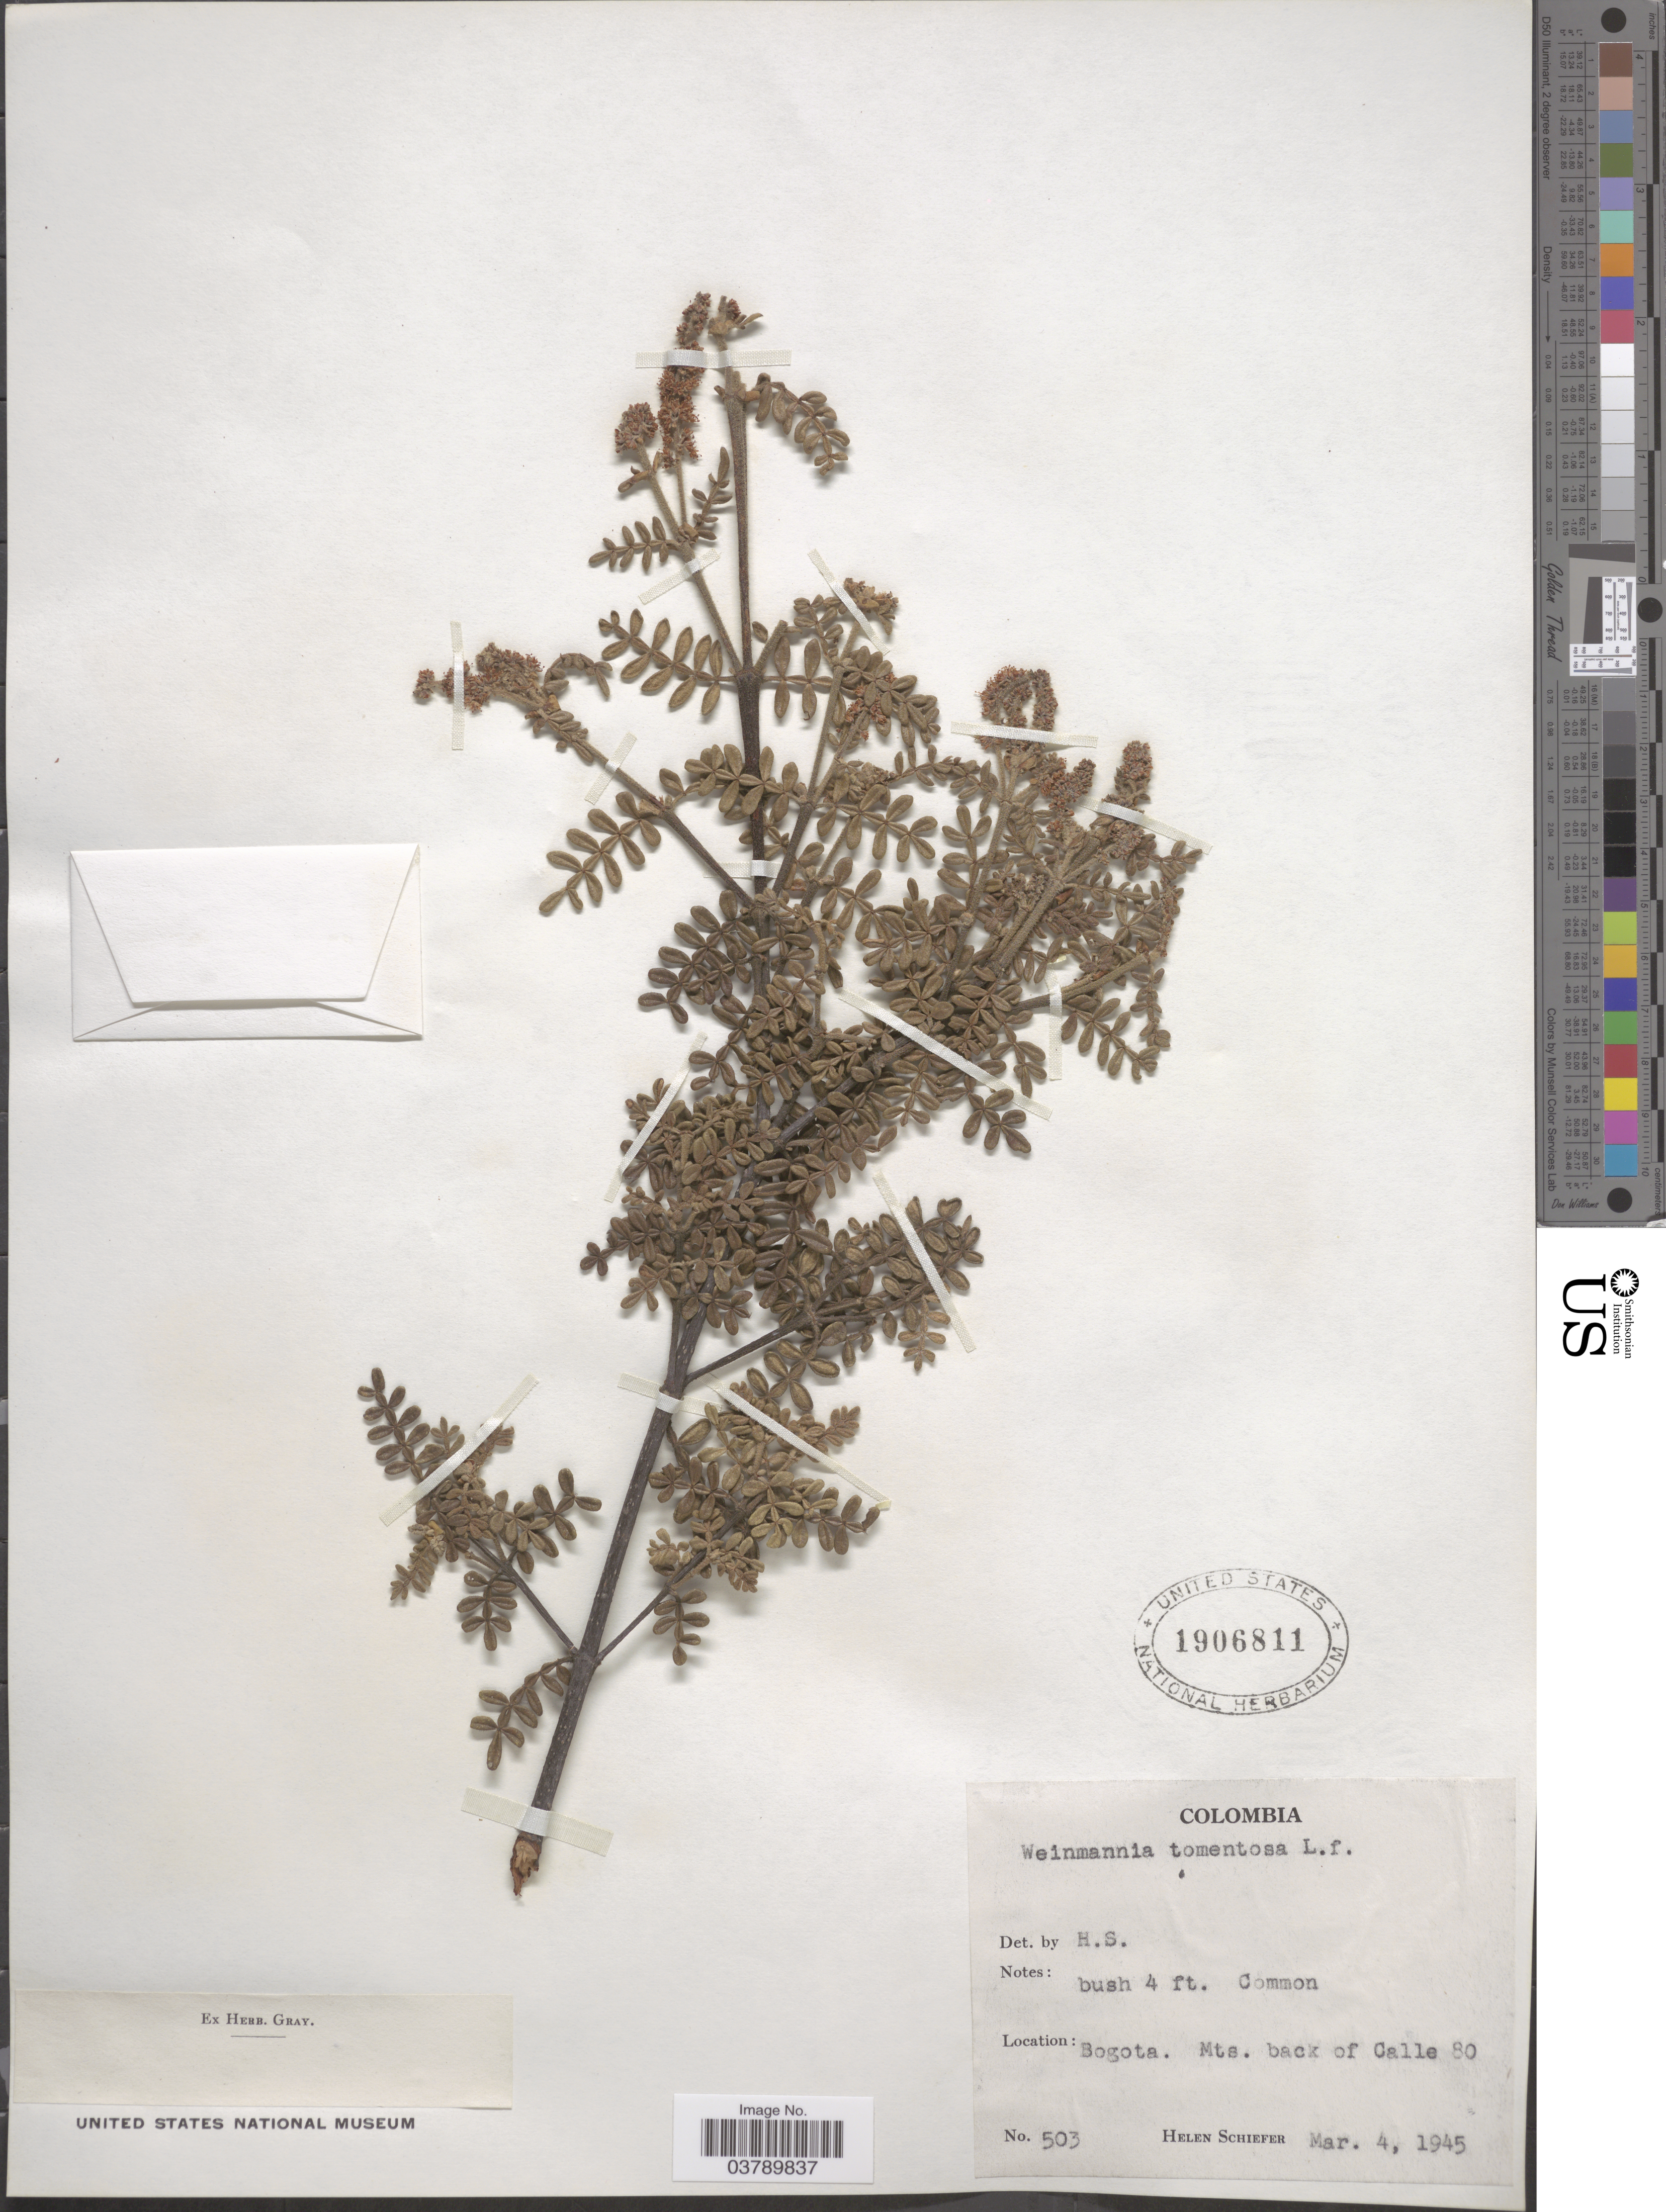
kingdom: Plantae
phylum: Tracheophyta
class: Magnoliopsida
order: Oxalidales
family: Cunoniaceae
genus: Weinmannia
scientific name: Weinmannia tomentosa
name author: L.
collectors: H. Schiefer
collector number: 503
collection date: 1945-03-04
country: Colombia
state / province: Bogota D.C.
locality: Bogota. Mts. back of Calle 80.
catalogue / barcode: US 1906811